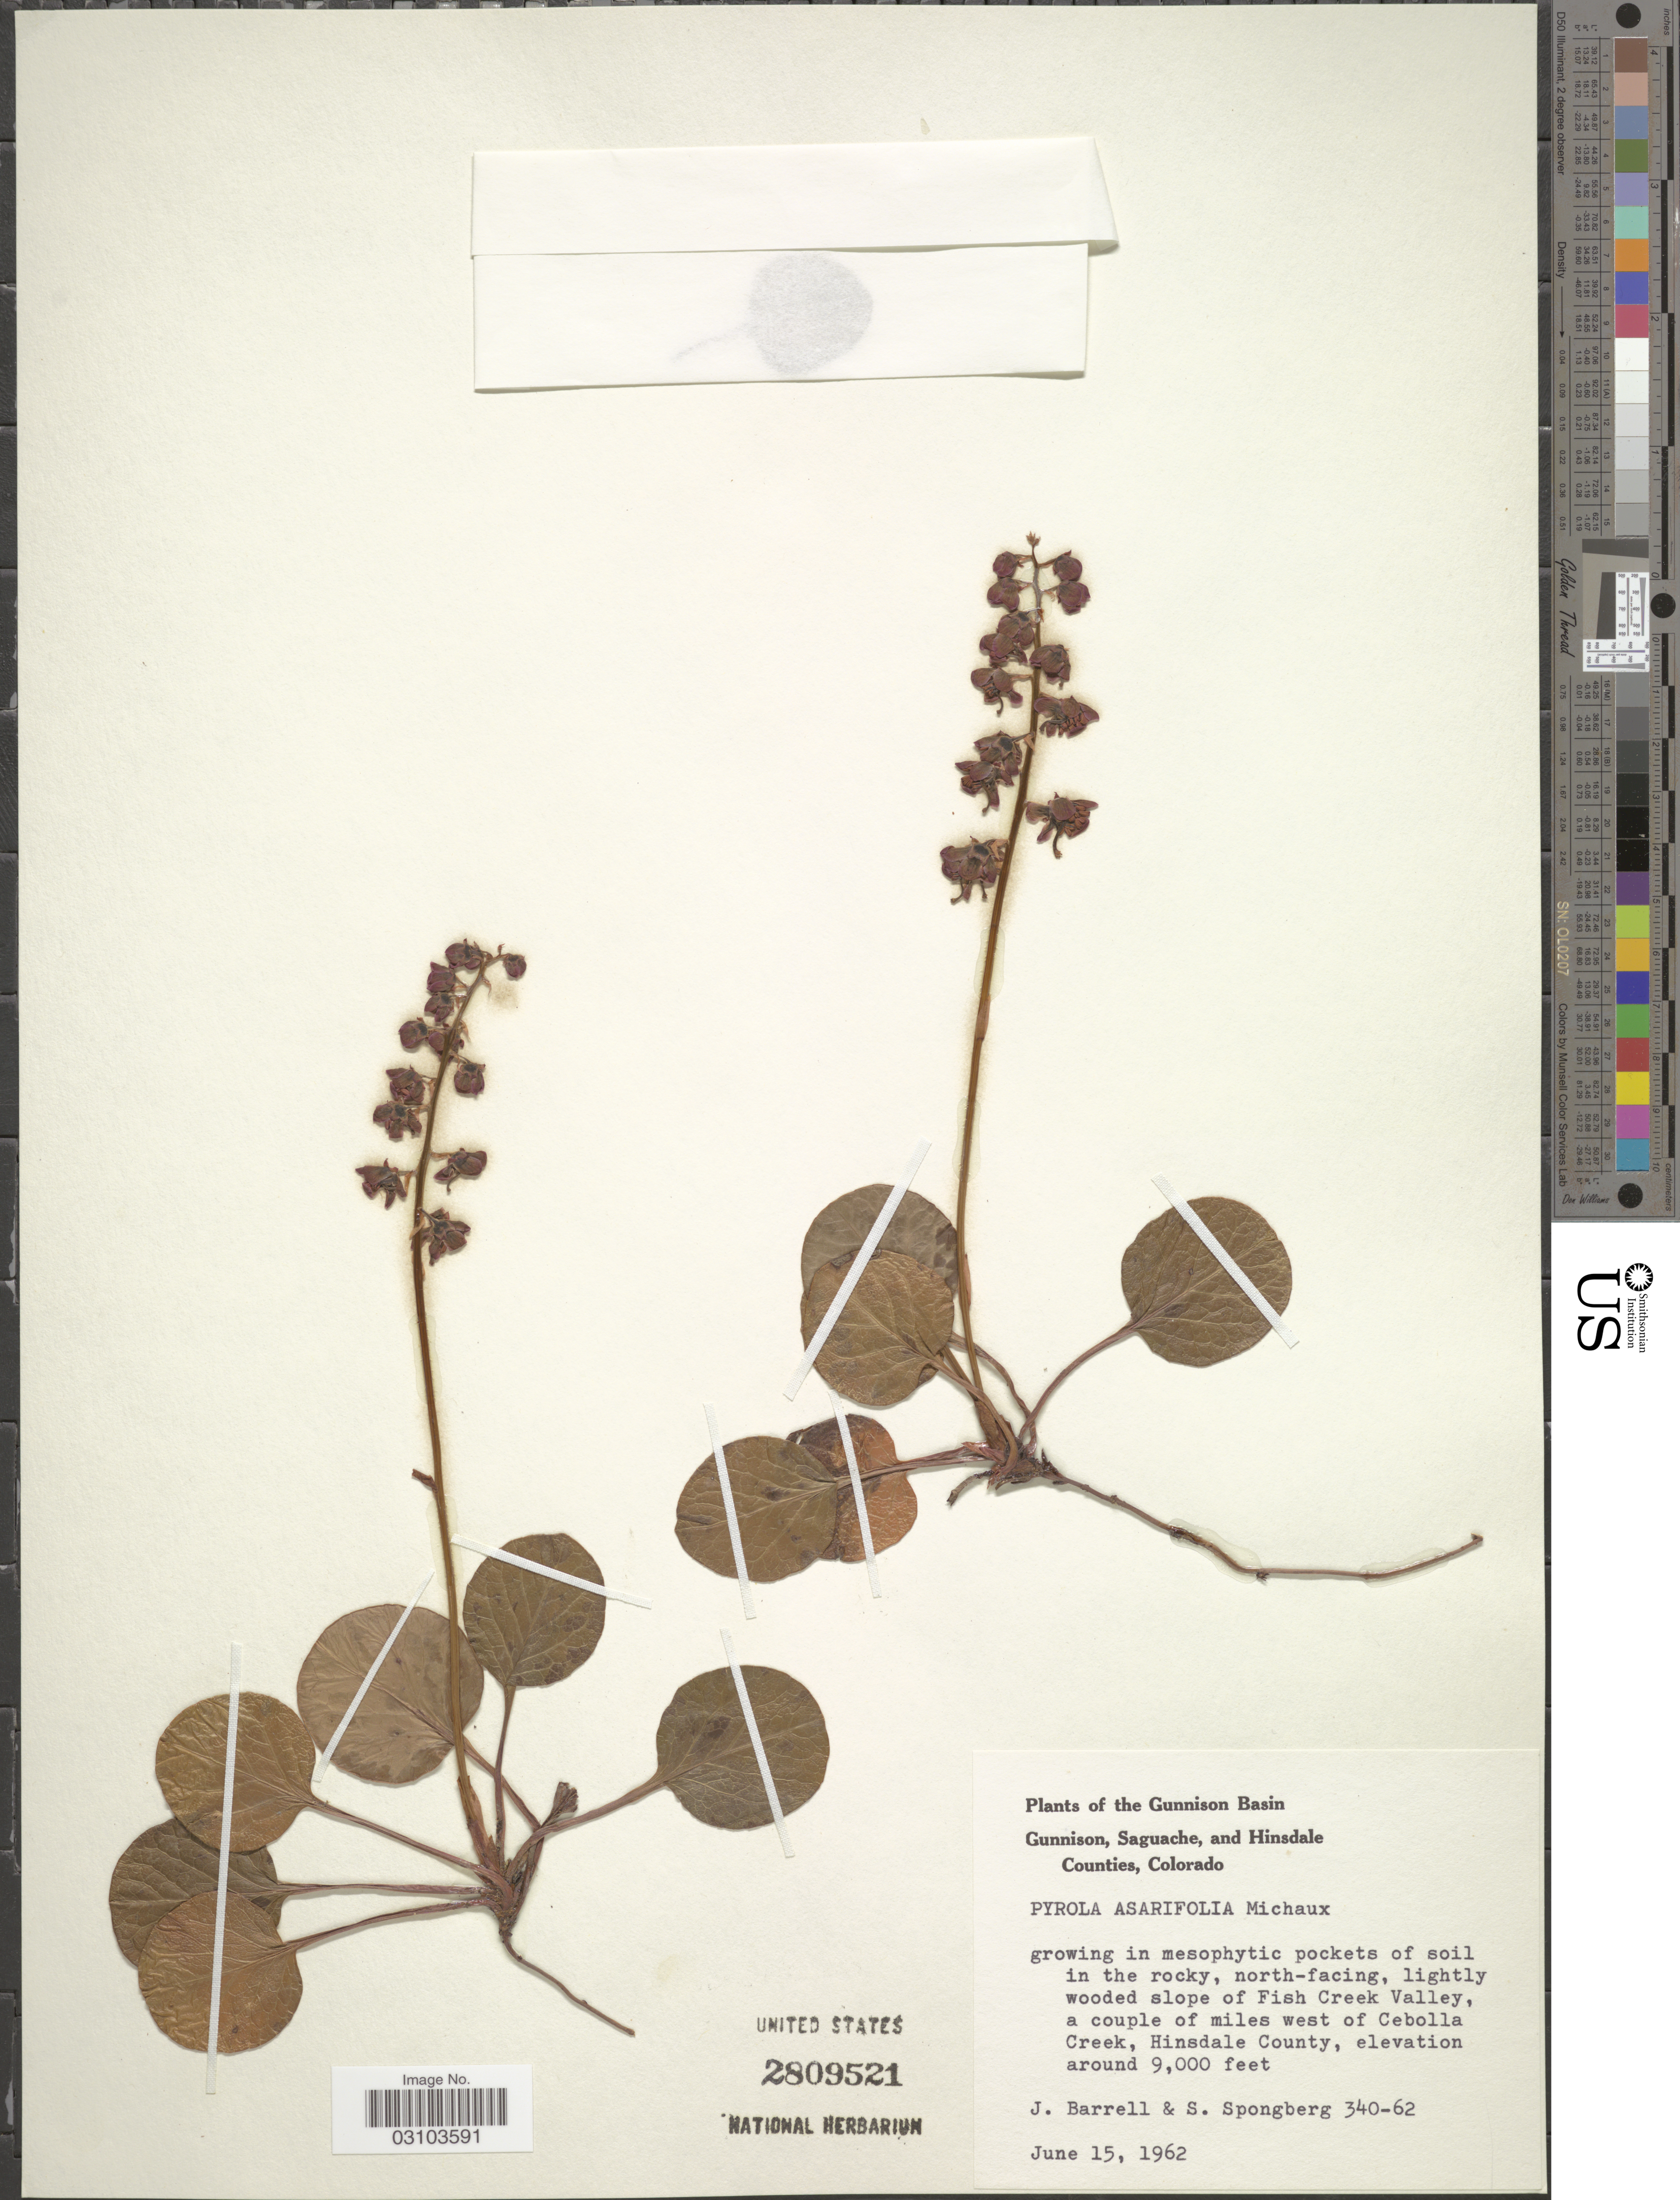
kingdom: Plantae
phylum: Tracheophyta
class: Magnoliopsida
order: Ericales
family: Ericaceae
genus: Pyrola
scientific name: Pyrola asarifolia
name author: Michx.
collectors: J. Barrell & S. A.Spongberg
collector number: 340-62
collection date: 1962-06-15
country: United States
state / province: Colorado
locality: North-facing, lightly wooded slope of Fish Creek Valley, a couple miles west of Cebolla Creek, Hinsdale County.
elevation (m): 2743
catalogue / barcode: US 2809521